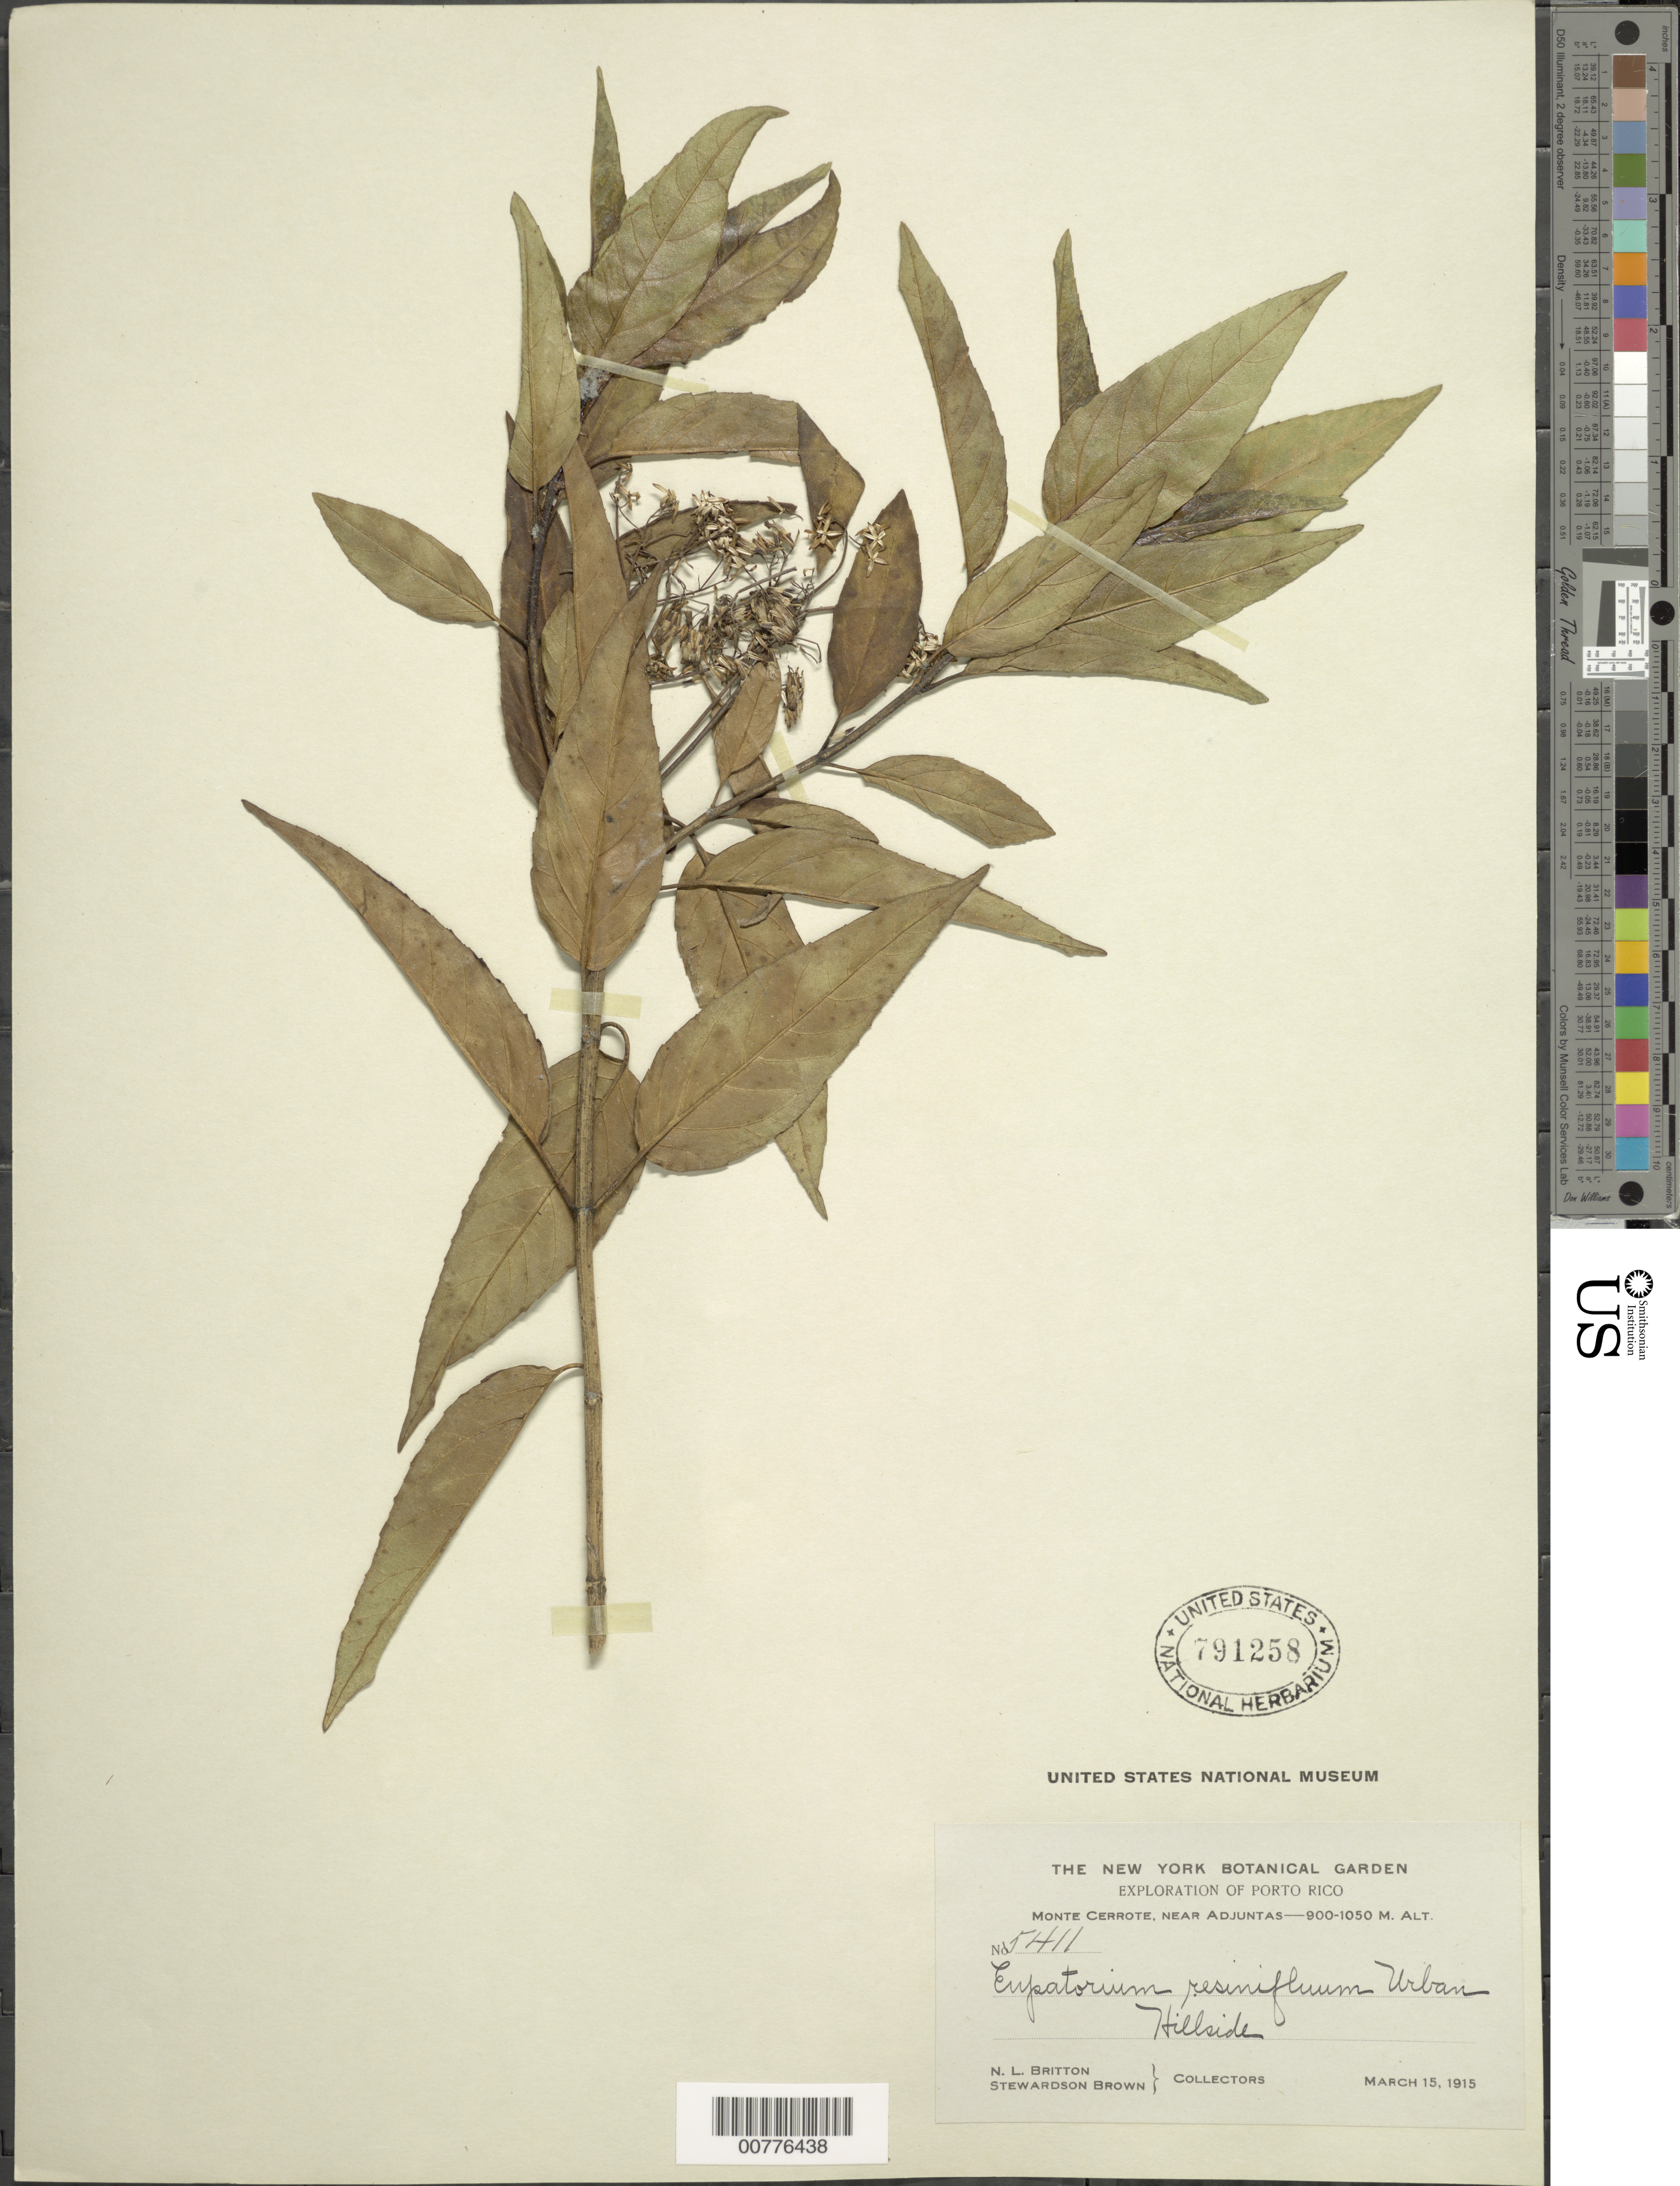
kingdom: Plantae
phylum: Tracheophyta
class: Magnoliopsida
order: Asterales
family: Asteraceae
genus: Ageratina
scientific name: Ageratina resiniflua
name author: (Urb.) R.M. King & H. Rob.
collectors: N. Britton & S. Brown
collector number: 5411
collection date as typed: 15 Mar 1915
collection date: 1915-03-15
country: Puerto Rico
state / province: Adjuntas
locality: Monte Cerrote, near Adjuntas. Hillside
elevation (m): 900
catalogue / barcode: US 791258